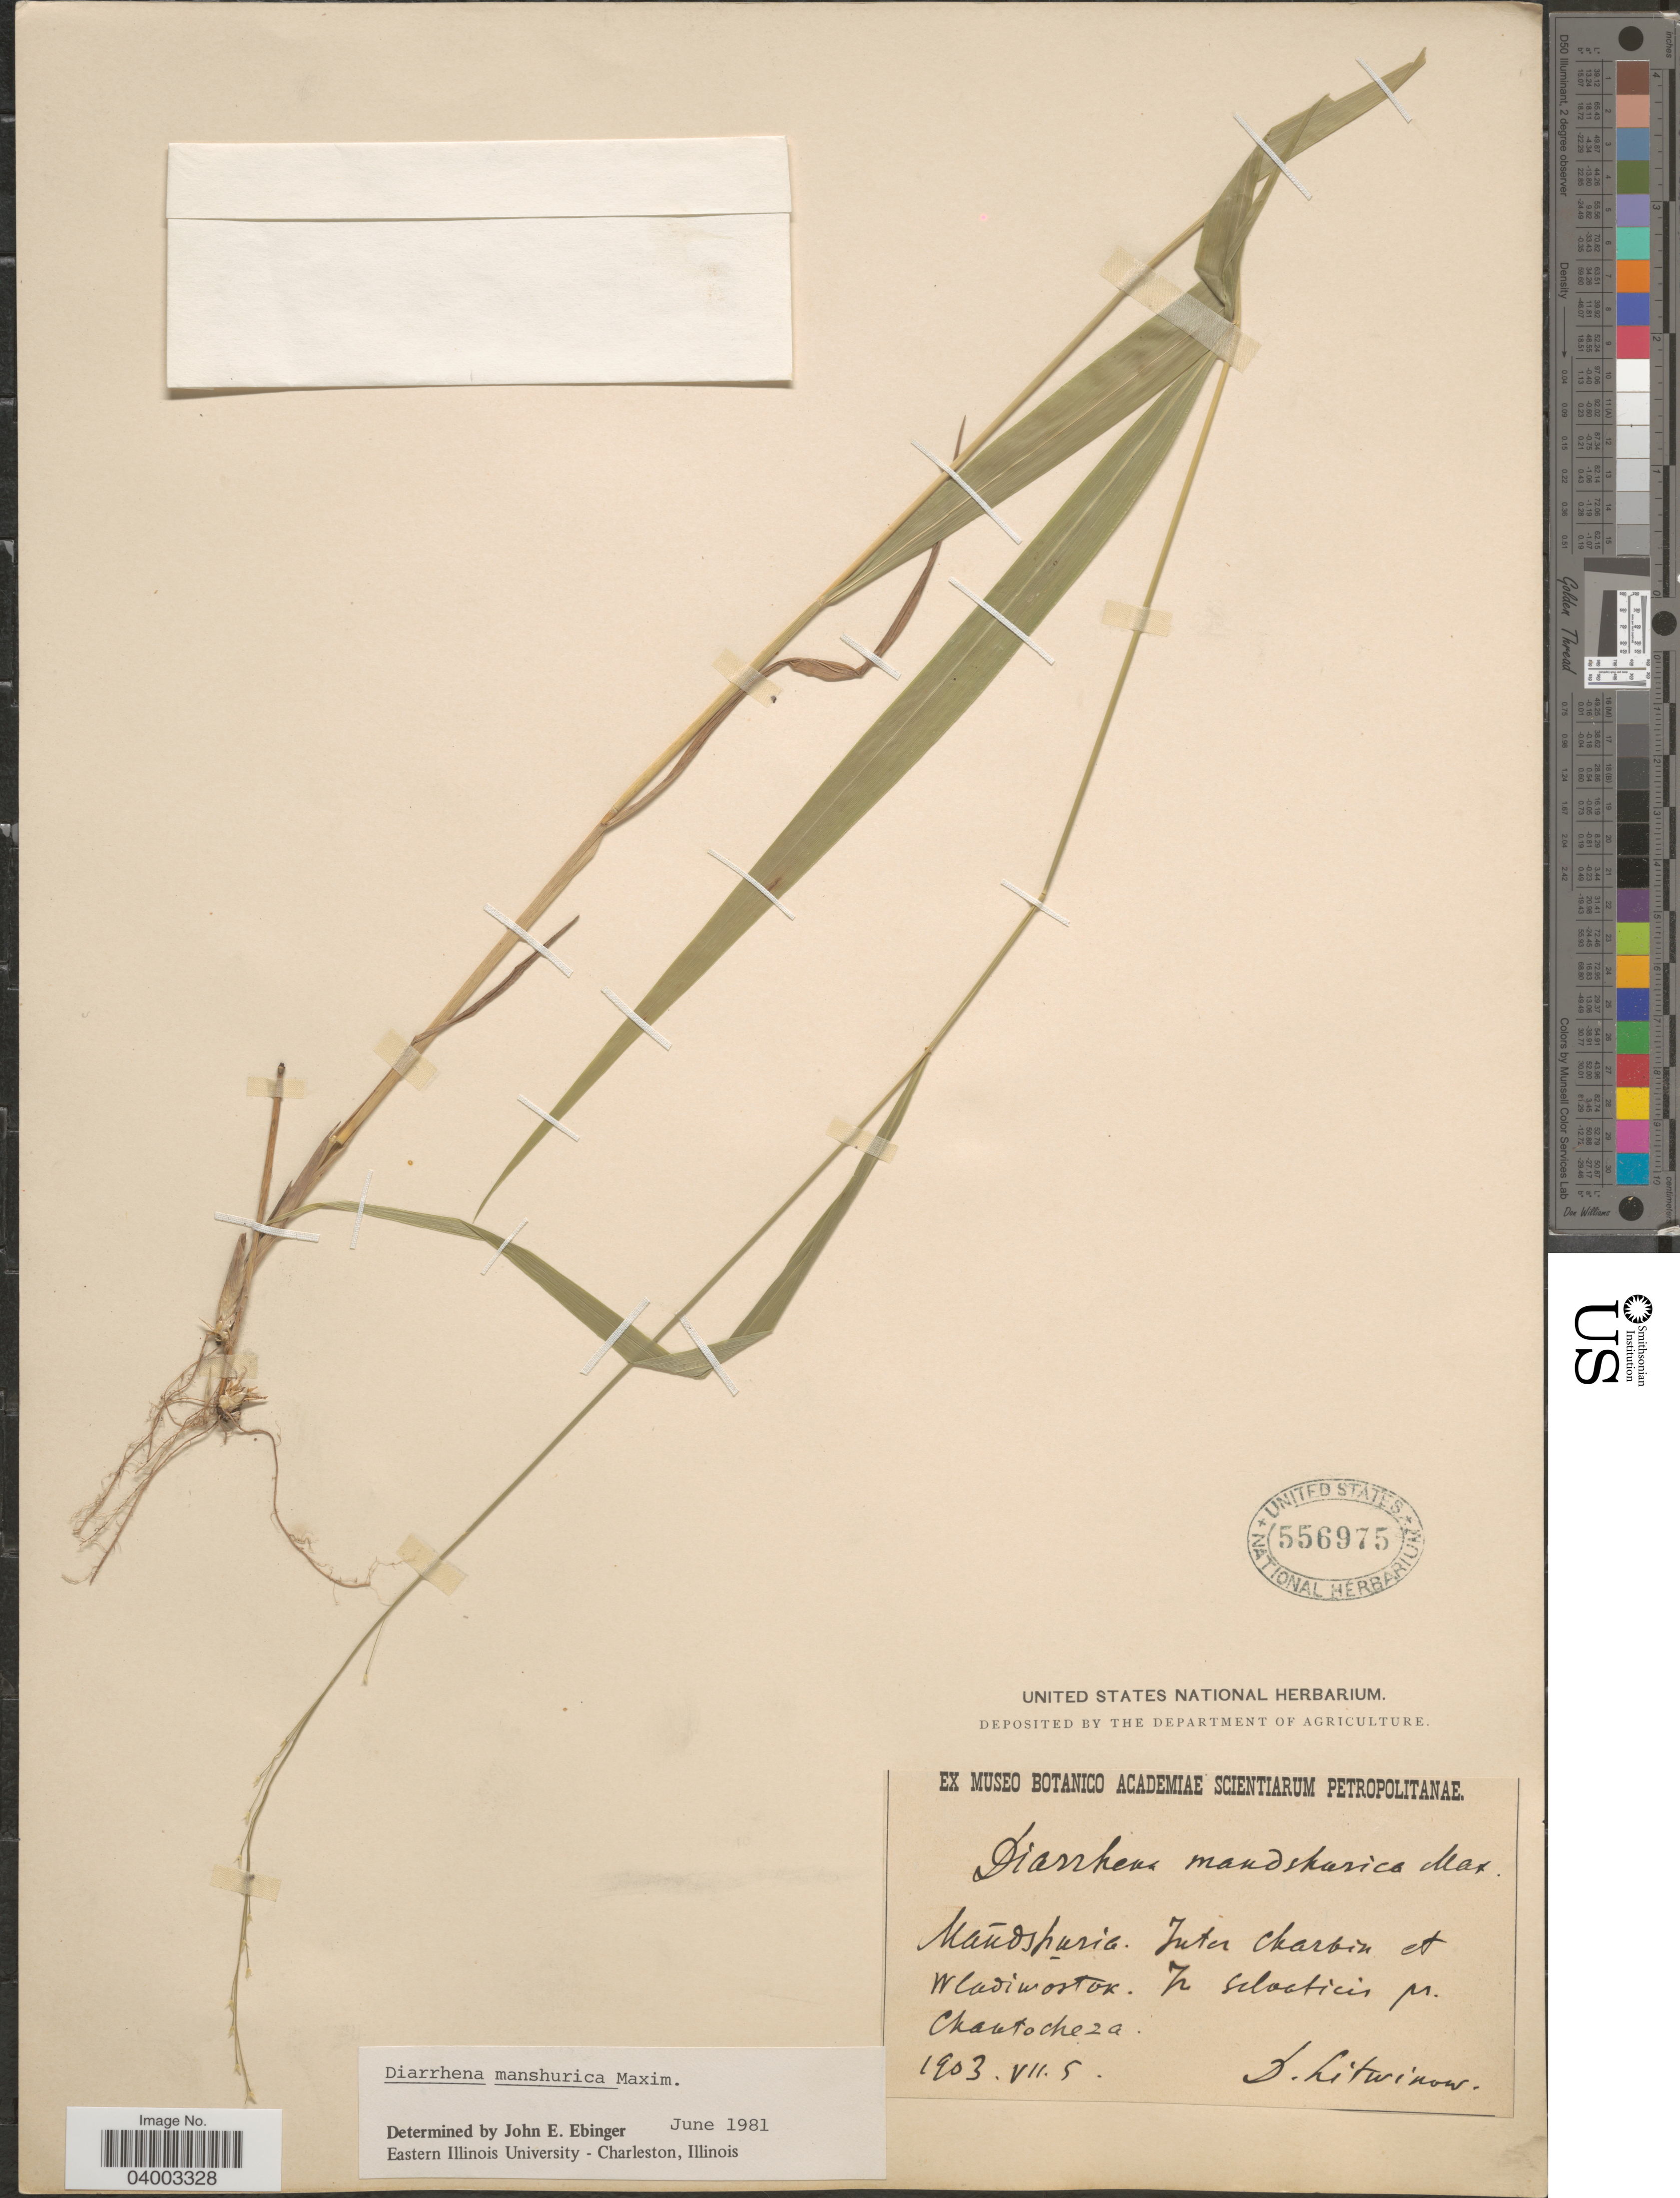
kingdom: Plantae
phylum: Tracheophyta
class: Liliopsida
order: Poales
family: Poaceae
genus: Diarrhena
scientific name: Diarrhena japonica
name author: Franch. & Sav.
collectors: D. Litwinow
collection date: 1903-07-05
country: Russian Federation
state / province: Primorsky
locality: Mandshuria. Juter charbin et Wladiwostok. In silvaticis pr. Chantocheza.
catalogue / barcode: US 556975